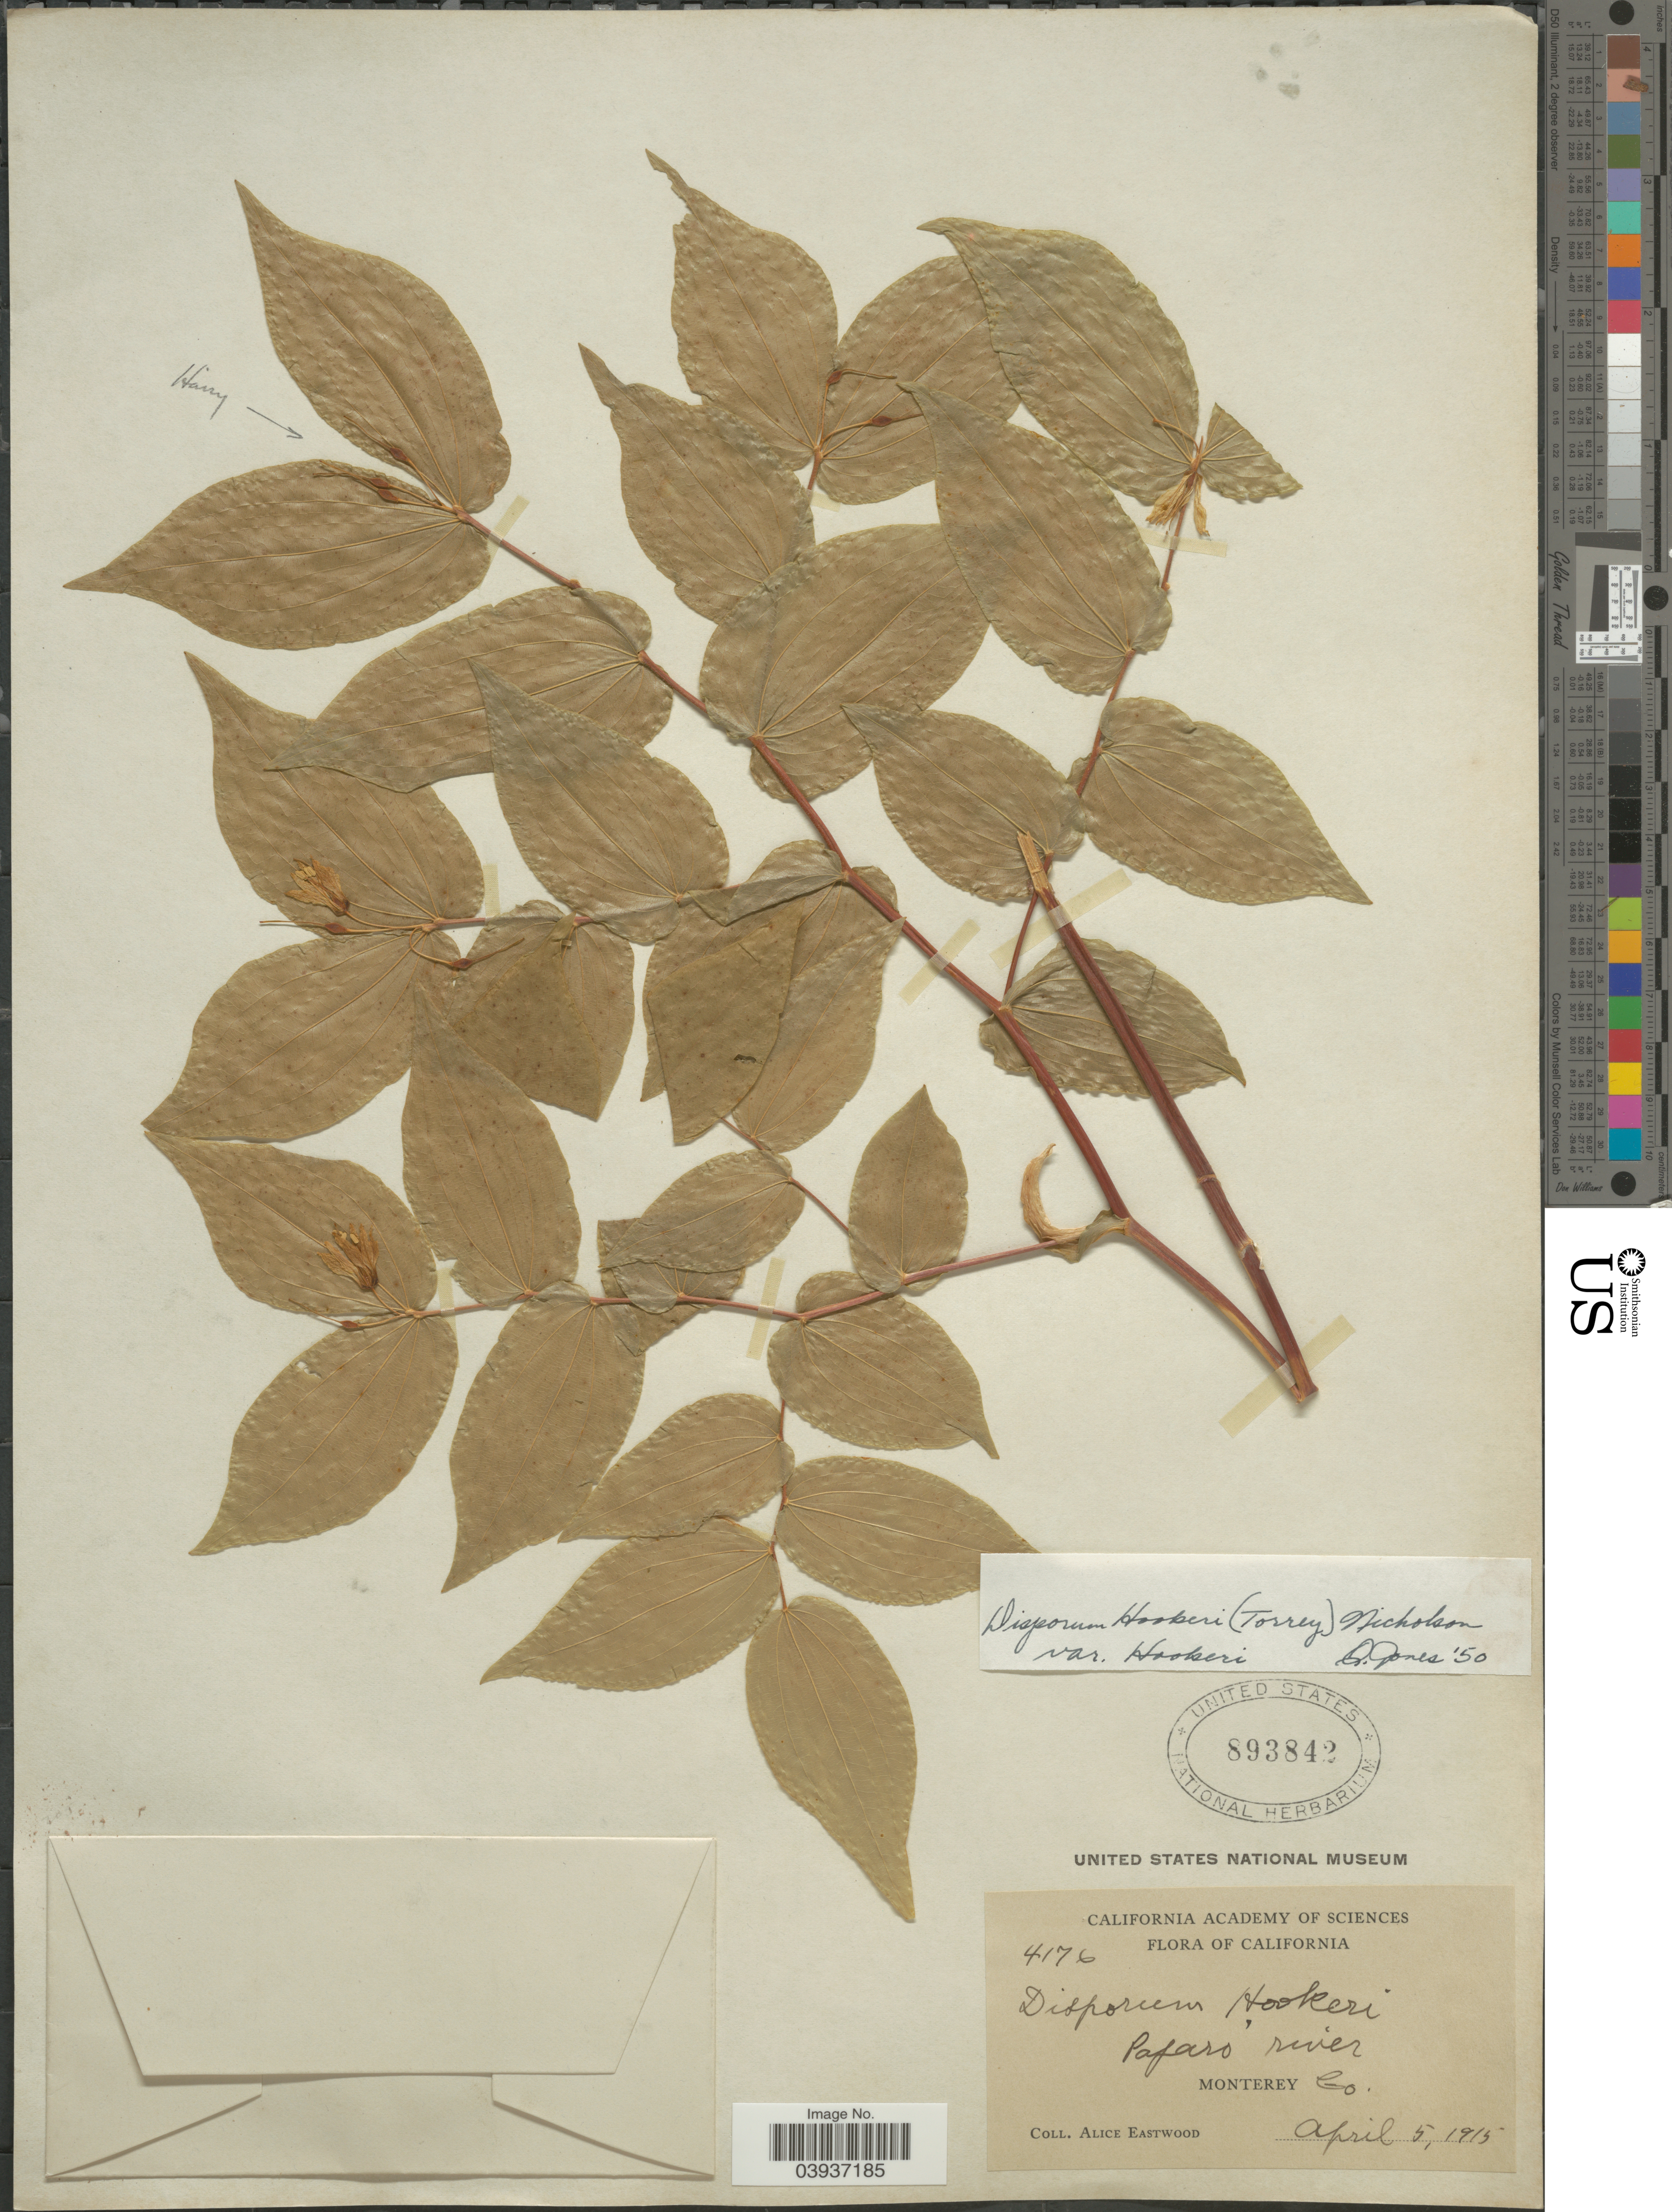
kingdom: Plantae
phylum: Tracheophyta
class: Liliopsida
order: Liliales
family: Colchicaceae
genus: Disporum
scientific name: Disporum hookeri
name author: (Torr.) G. Nicholson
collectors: A. Eastwood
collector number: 4176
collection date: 1915-04-05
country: United States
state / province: California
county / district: Monterey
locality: Pajaro river. Monterey Co.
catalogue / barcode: US 893842